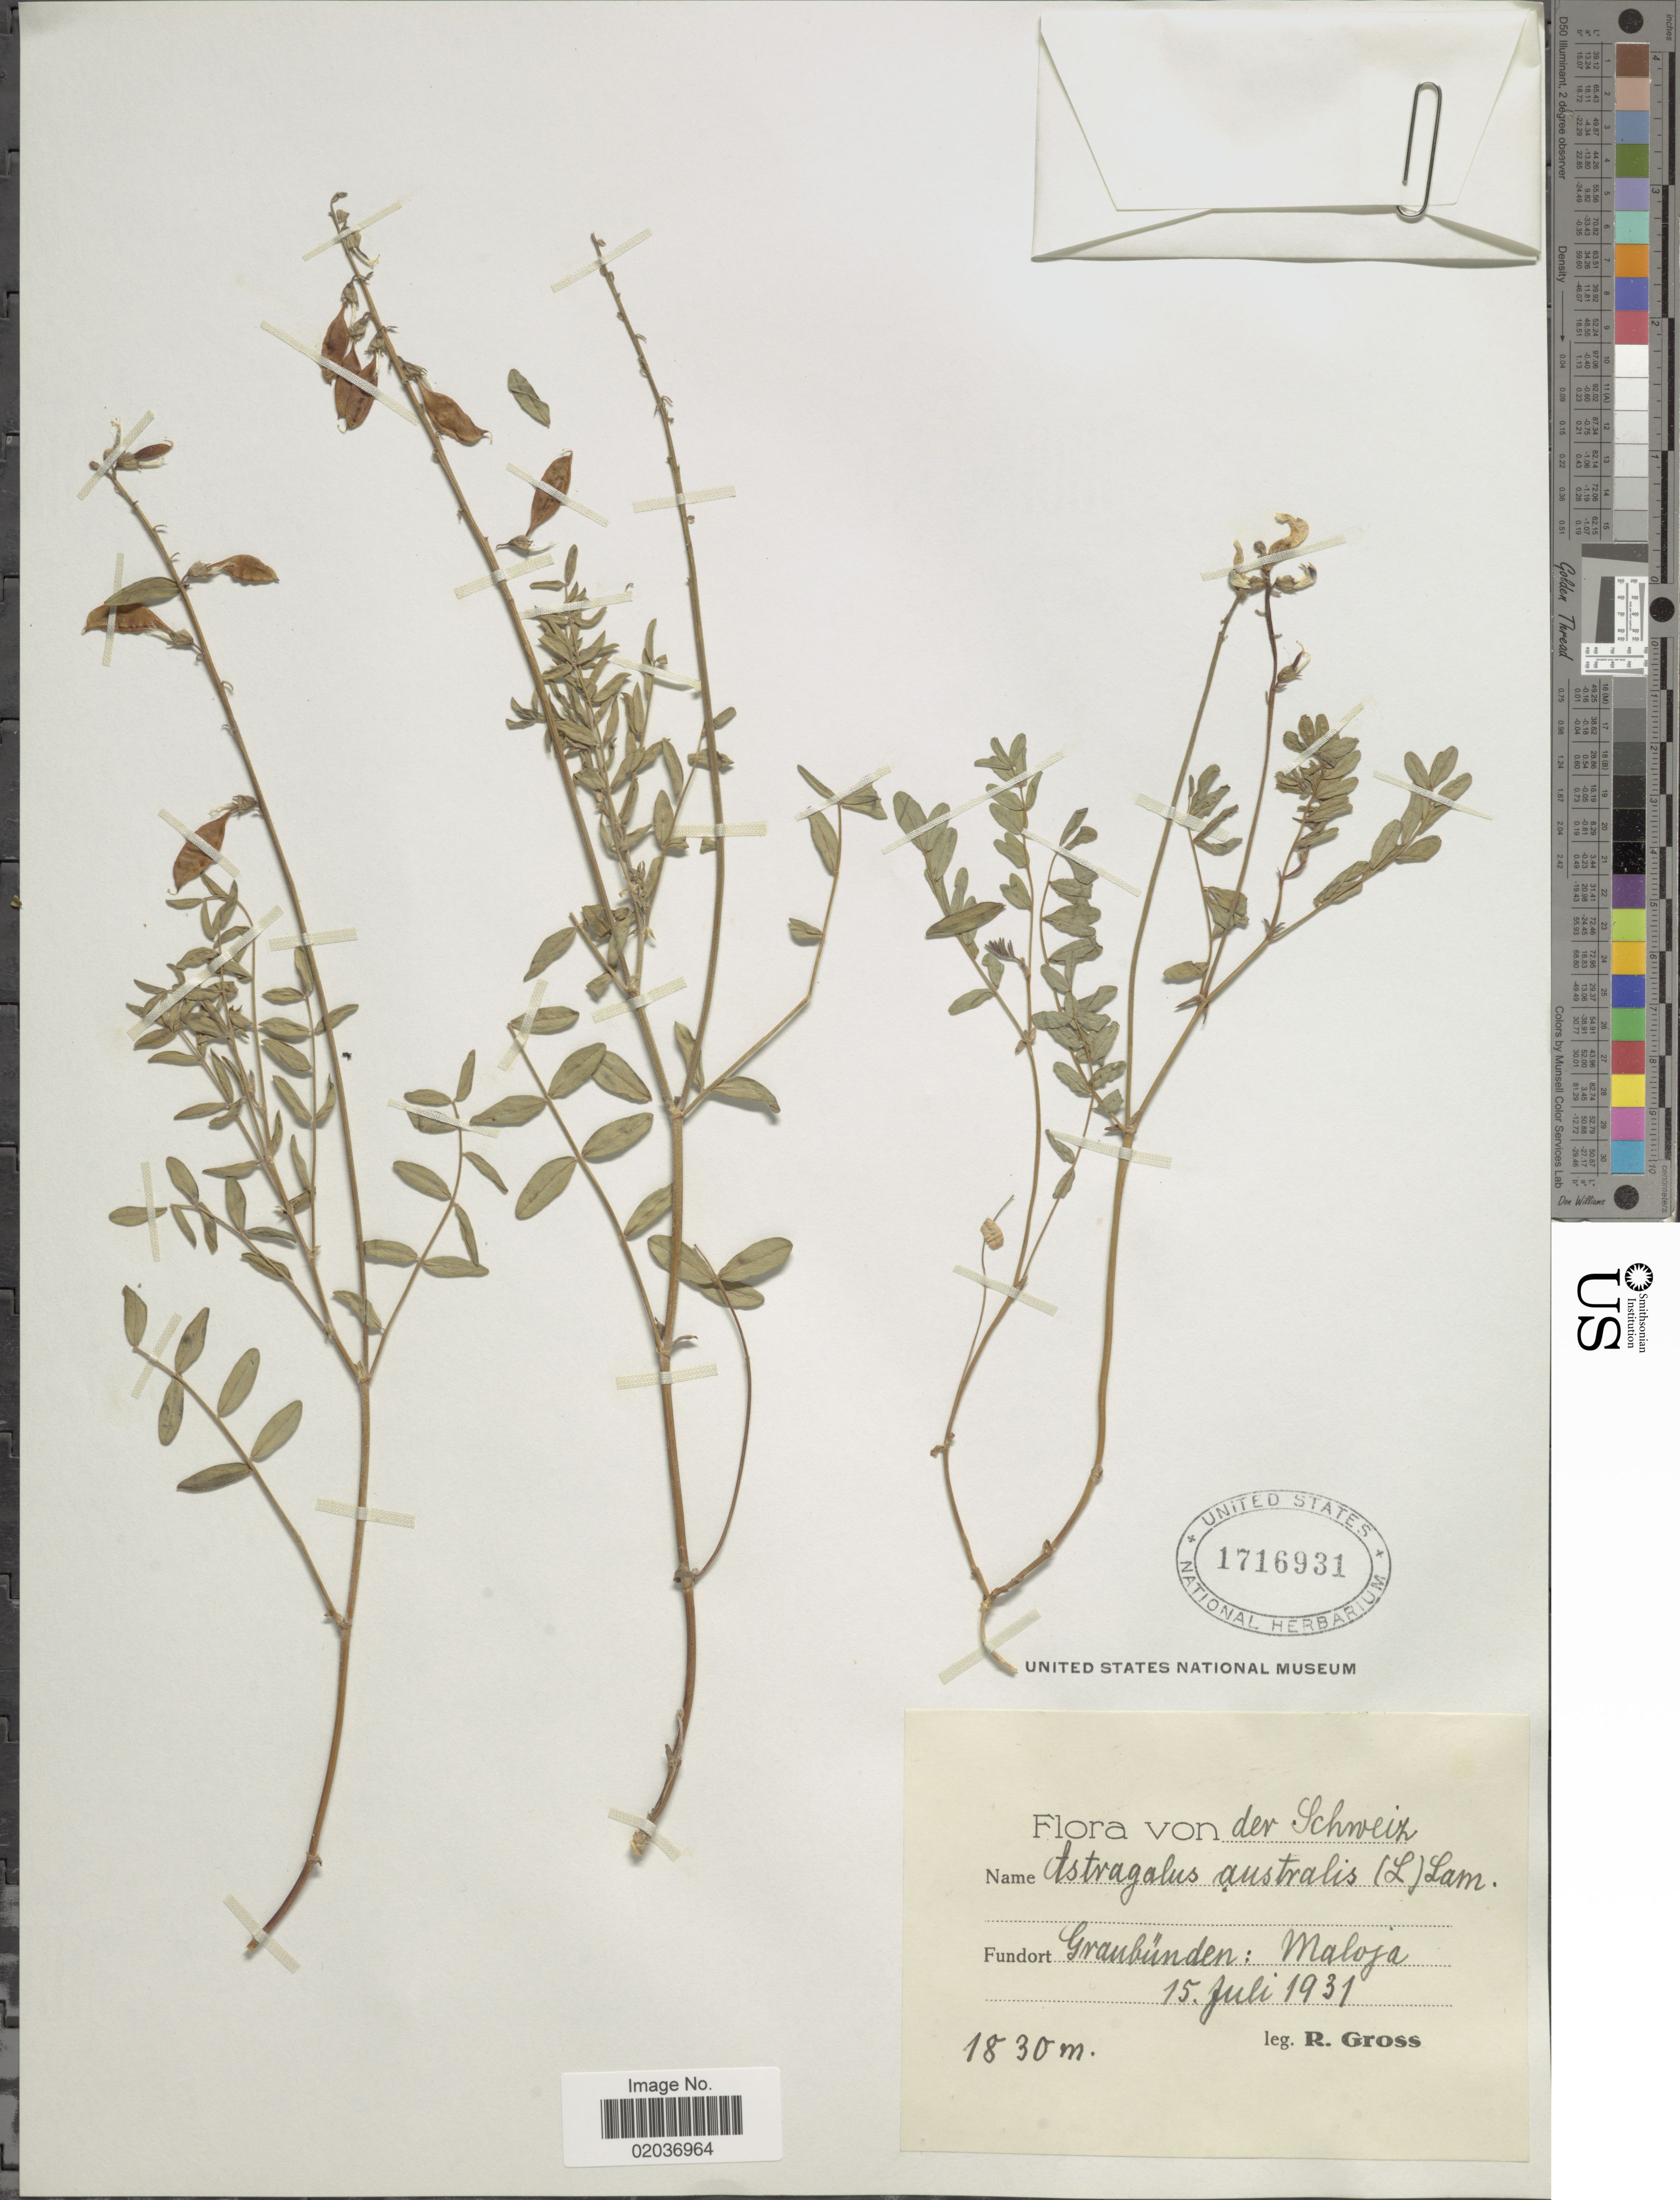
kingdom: Plantae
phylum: Tracheophyta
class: Magnoliopsida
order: Fabales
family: Fabaceae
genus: Astragalus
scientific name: Astragalus australis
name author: (L.) Lam.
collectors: R. Gross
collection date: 1931-07-15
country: Switzerland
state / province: Graubunden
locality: Schweiz. Maloja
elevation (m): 1830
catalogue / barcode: US 1716931